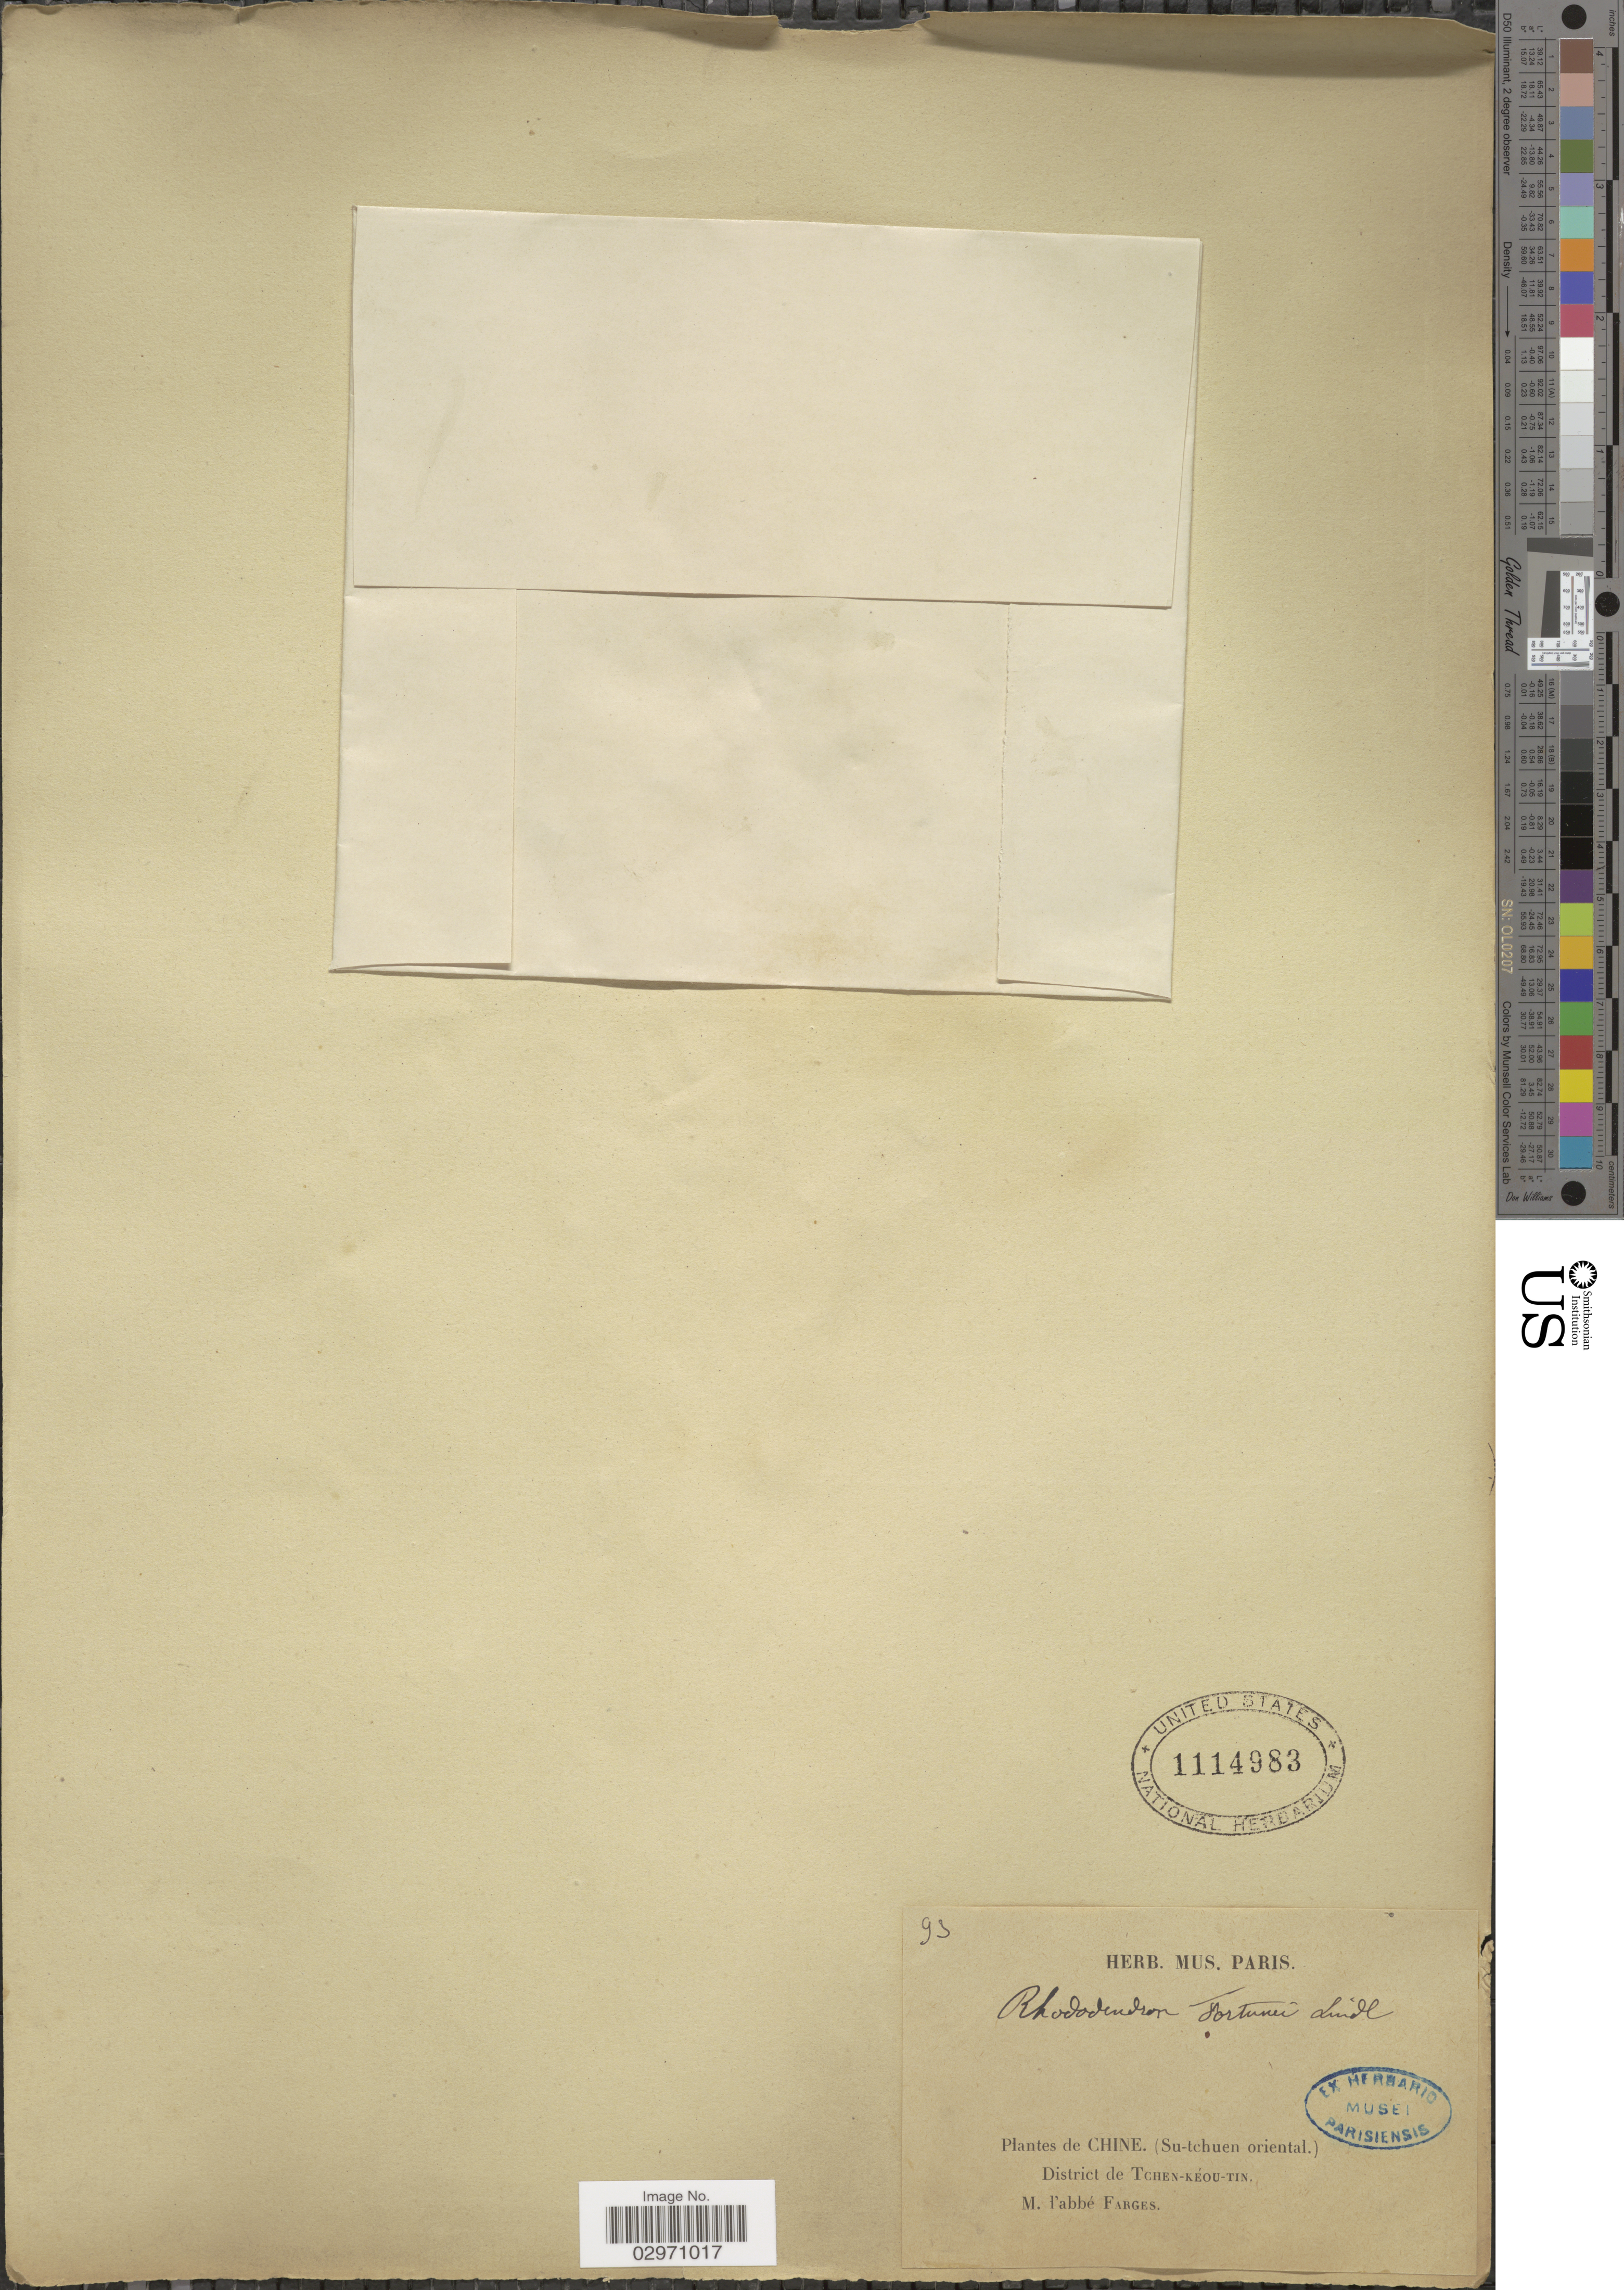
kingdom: Plantae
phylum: Tracheophyta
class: Magnoliopsida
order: Ericales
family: Ericaceae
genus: Rhododendron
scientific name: Rhododendron fortunei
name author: Lindl.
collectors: M. Farges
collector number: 93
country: China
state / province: Sichuan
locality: (Su-tchuen oriental). District de Tchen-kéou-tin.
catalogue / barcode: US 1114983